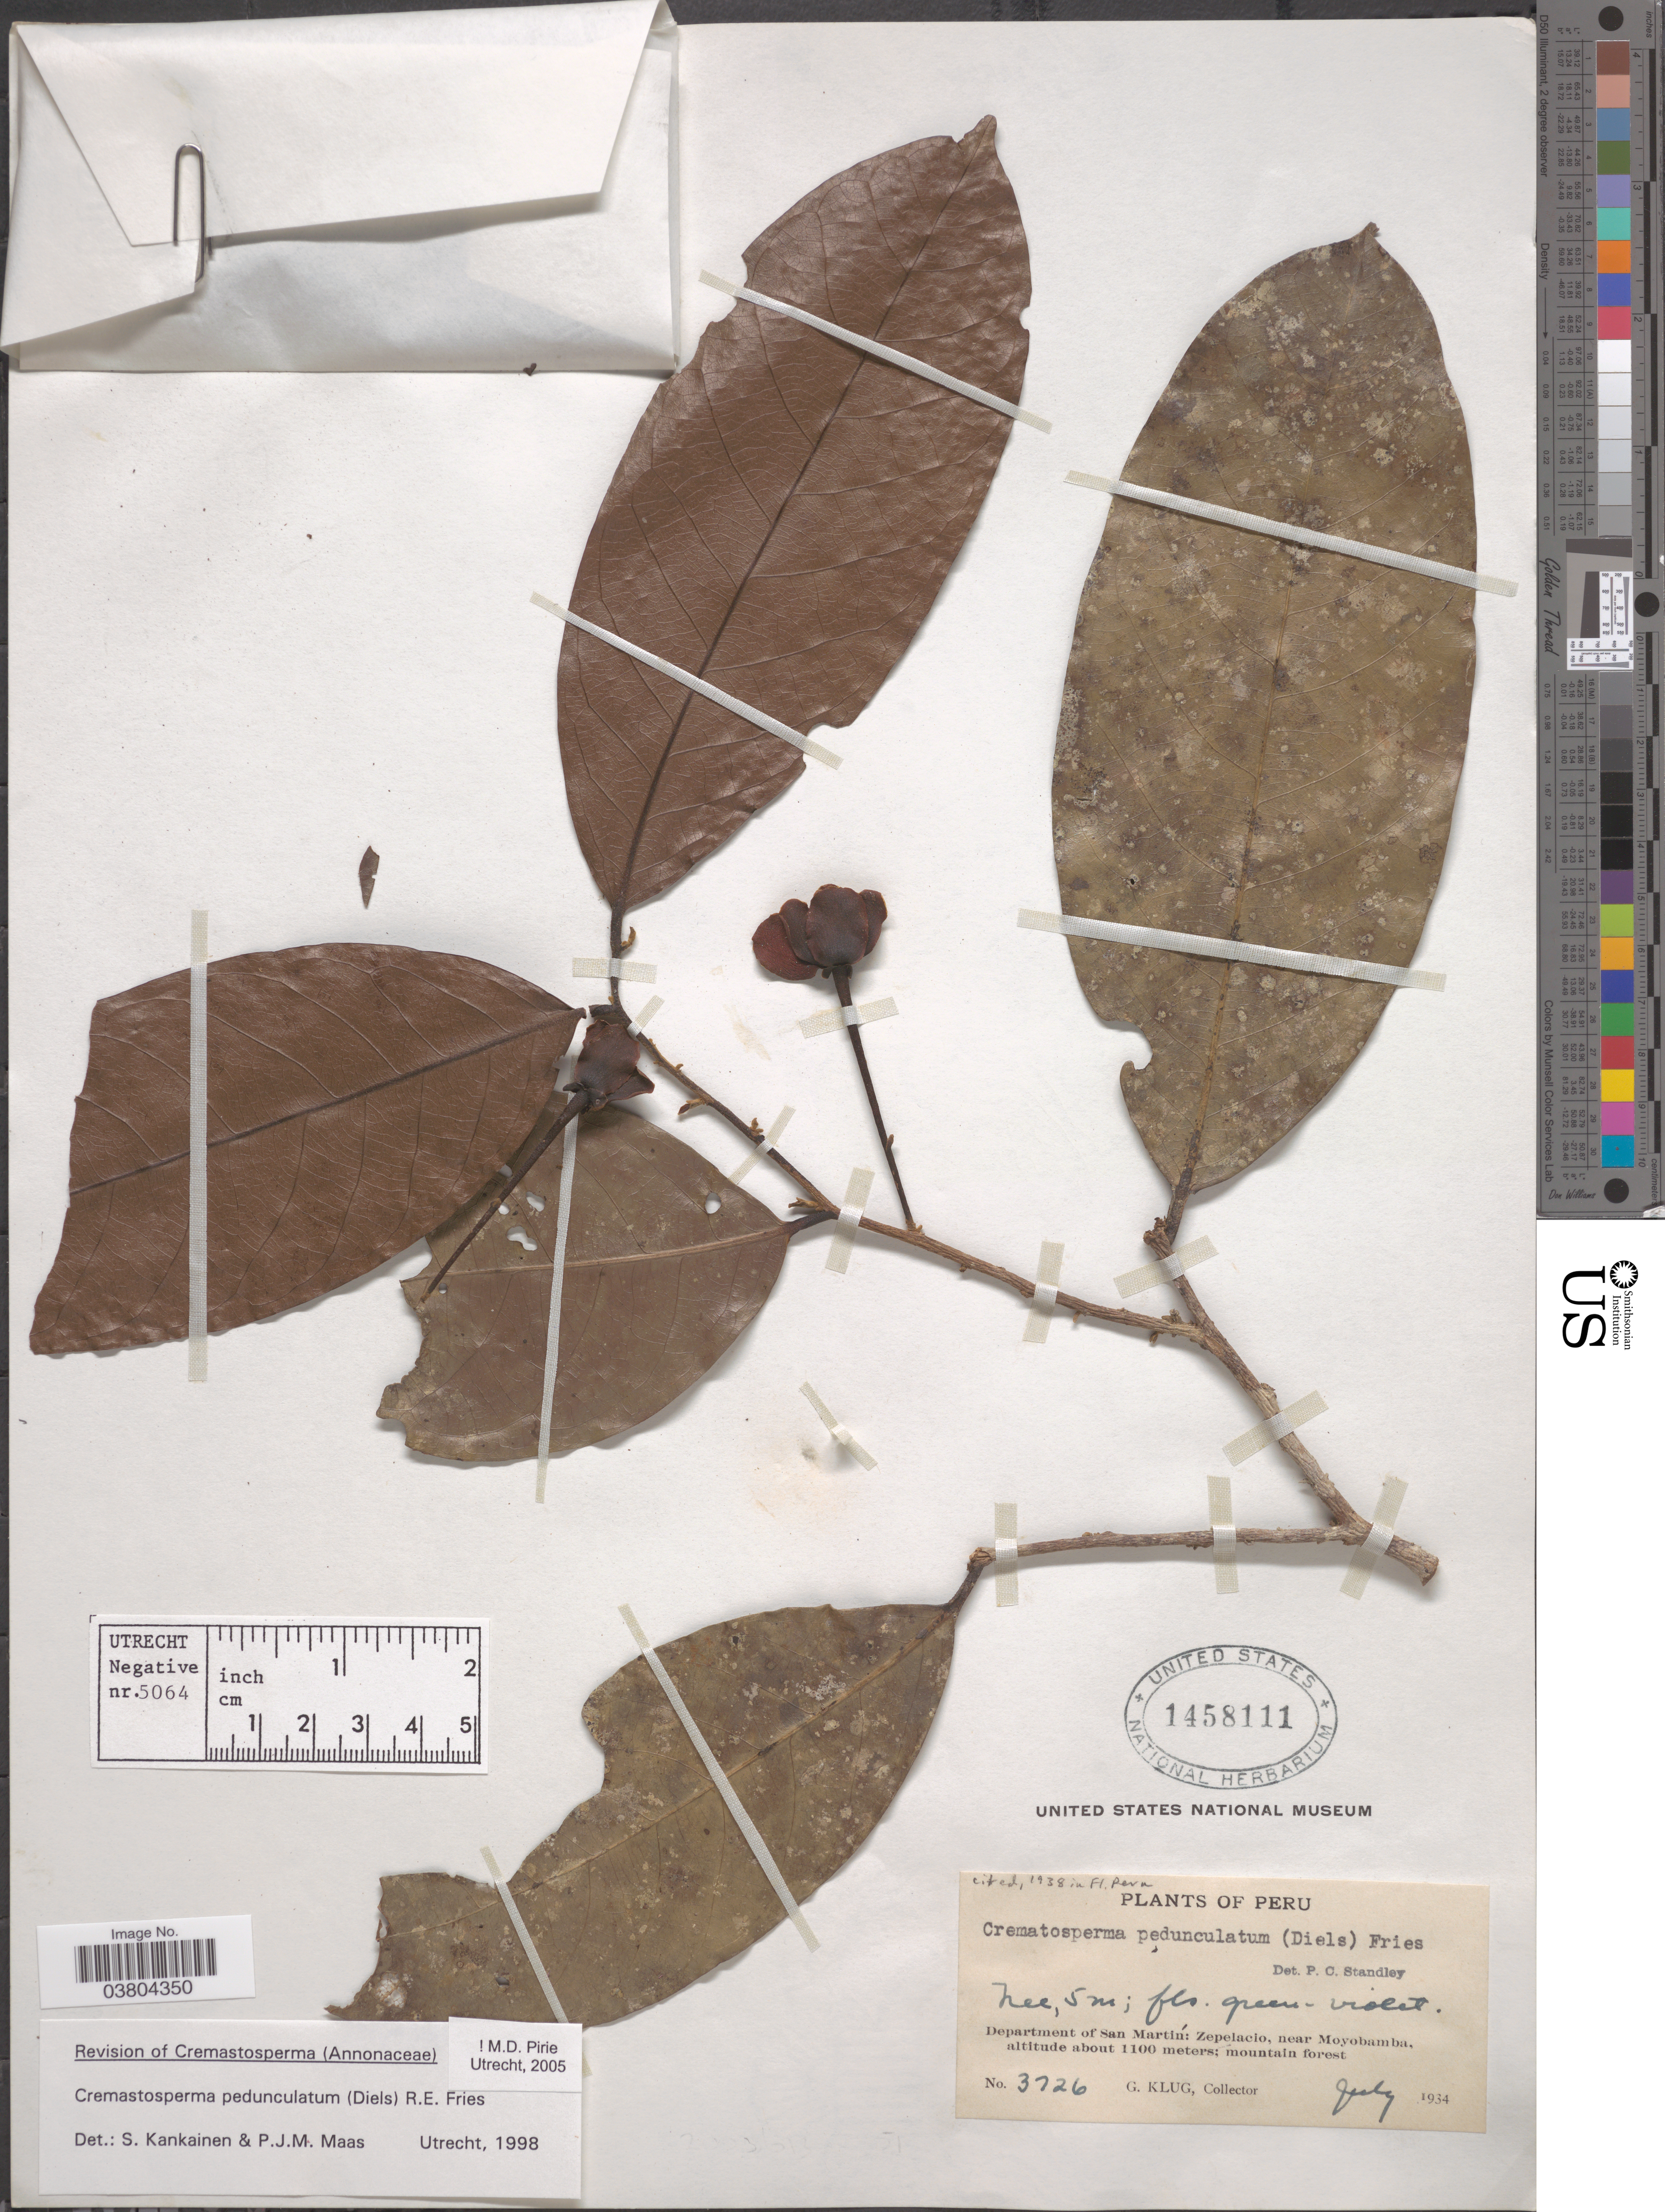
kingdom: Plantae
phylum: Tracheophyta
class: Magnoliopsida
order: Magnoliales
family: Annonaceae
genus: Cremastosperma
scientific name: Cremastosperma pendulum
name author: R.E. Fr.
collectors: G. Klug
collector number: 3726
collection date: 1934-07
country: Peru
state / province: San Martín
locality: Department of San Martín: Zepelaclo, near Moyobamba.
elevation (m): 1100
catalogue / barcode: US 1458111